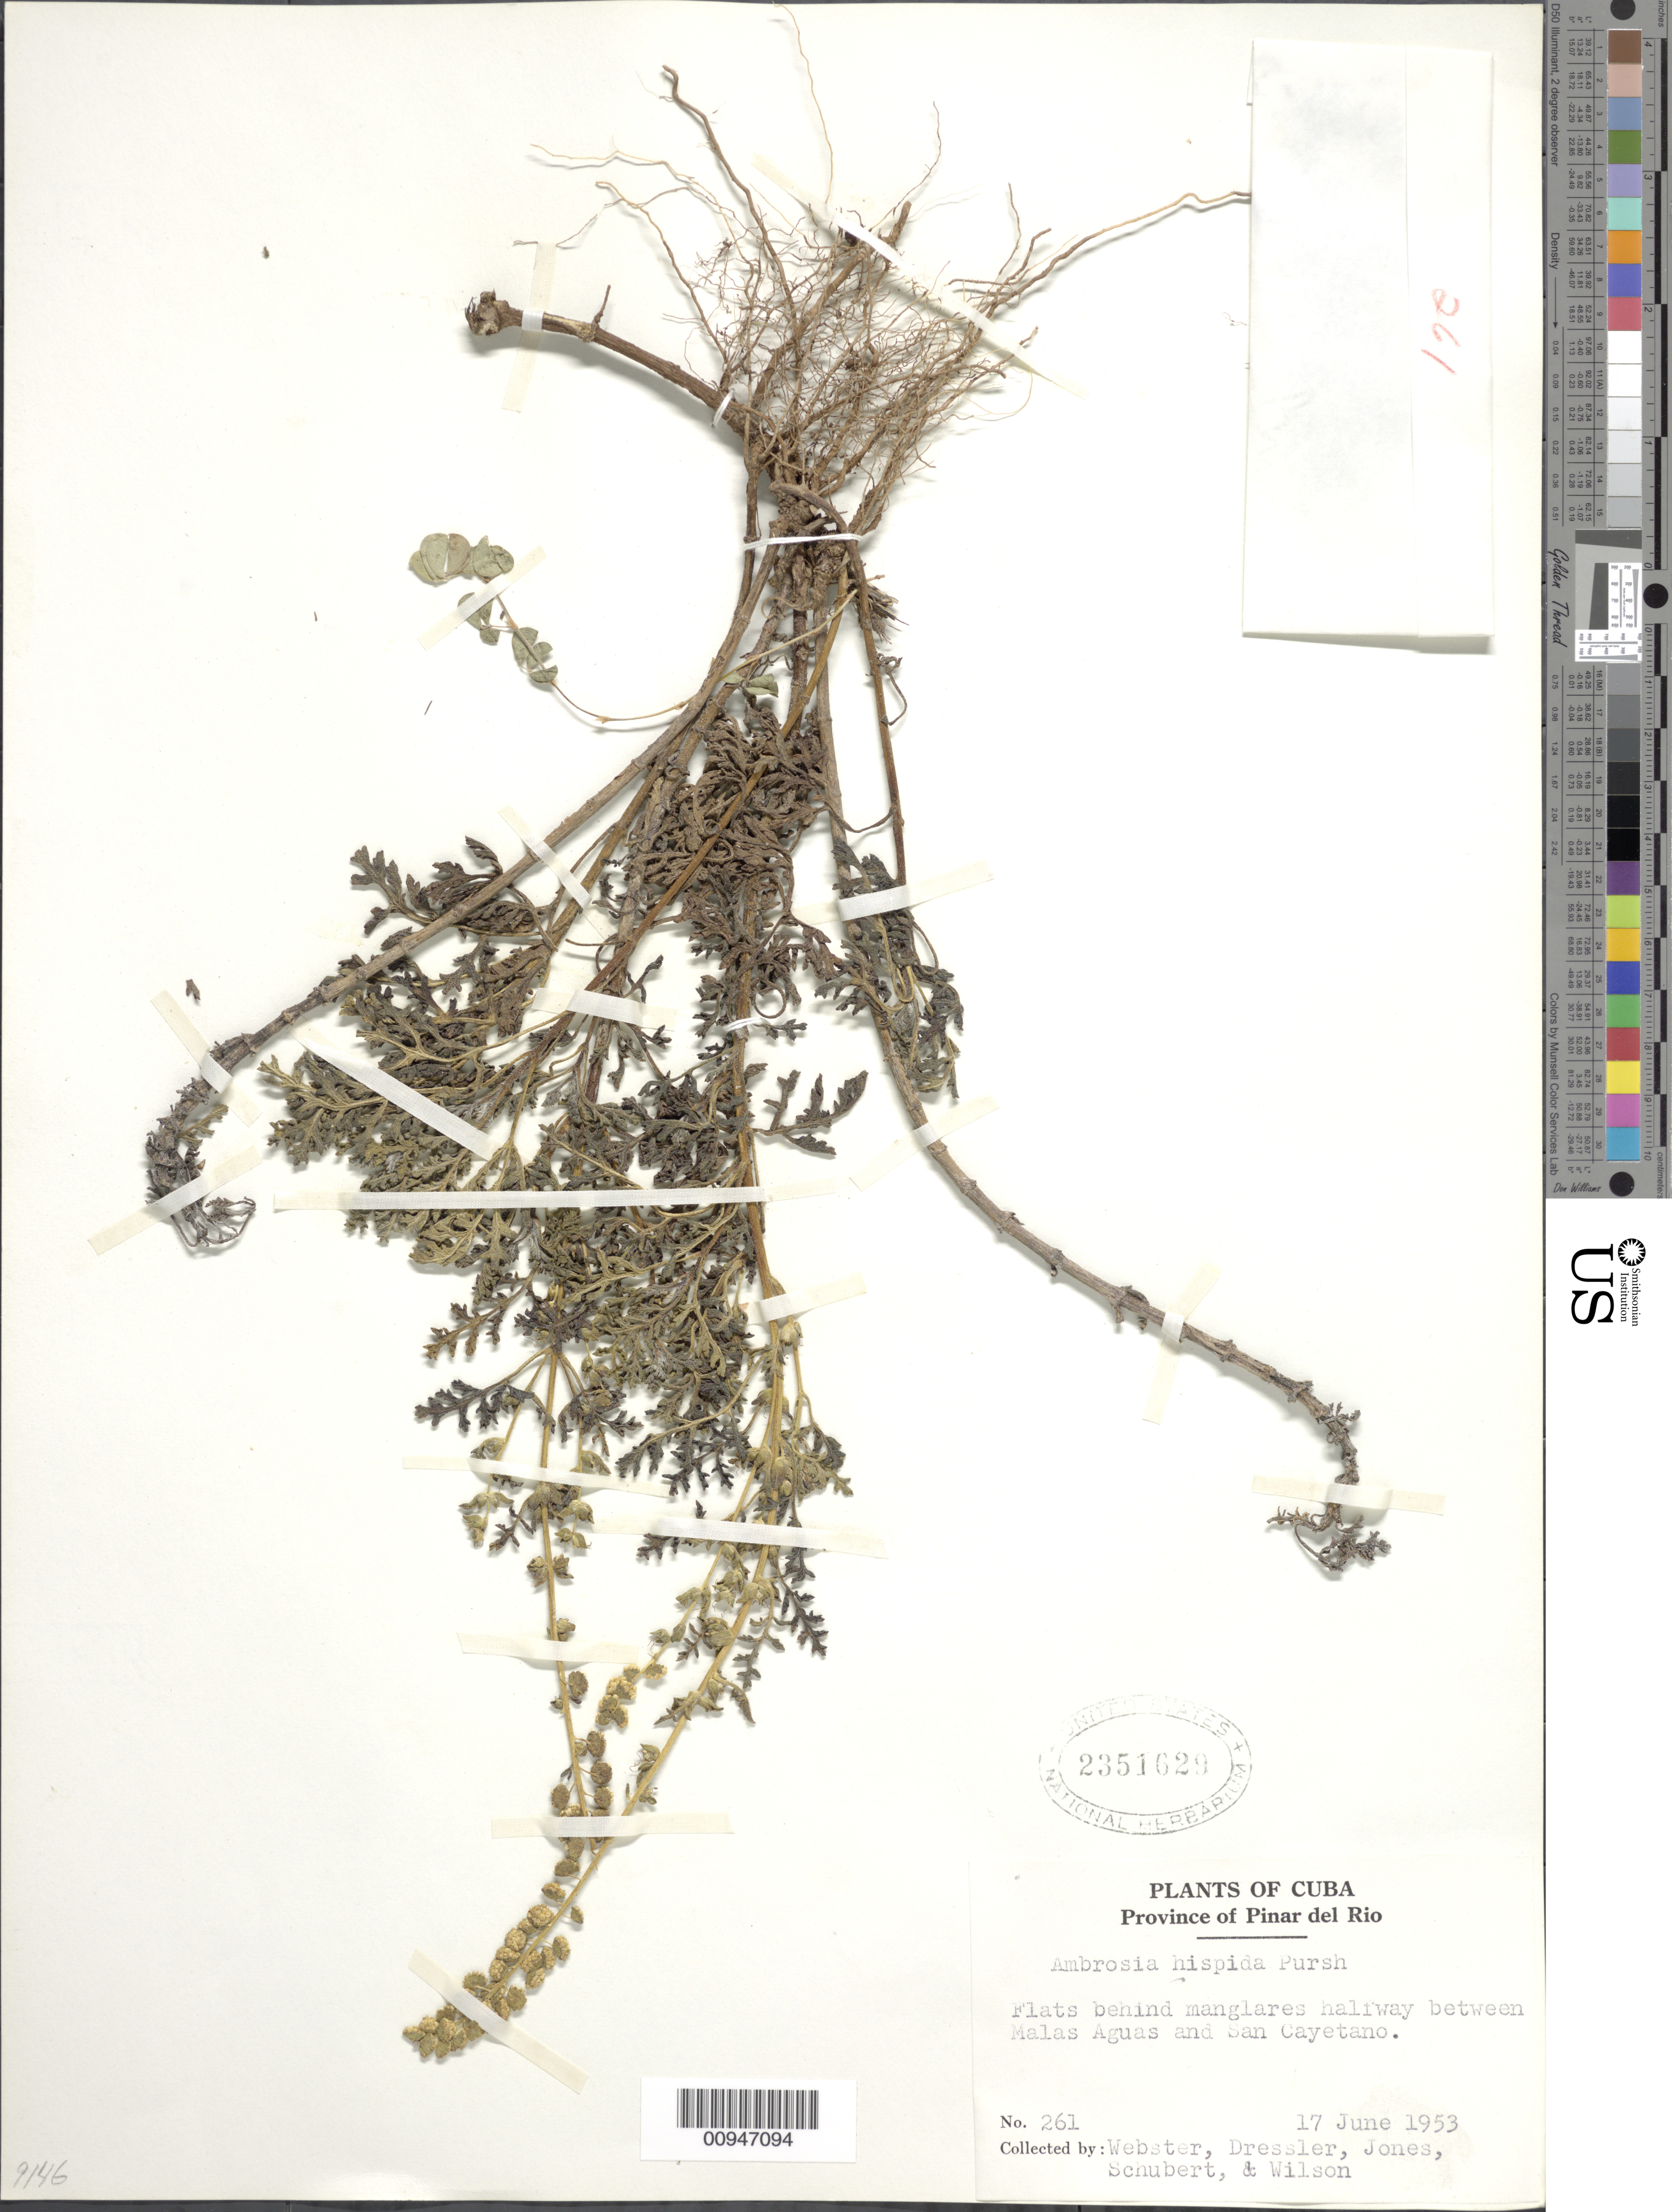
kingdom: Plantae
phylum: Tracheophyta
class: Magnoliopsida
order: Asterales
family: Asteraceae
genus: Ambrosia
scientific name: Ambrosia hispida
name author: Pursh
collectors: G. L. Webster, -- Dressler, -- Jones, -. Schubert & -- Wilson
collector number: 261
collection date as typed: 17 Jun 1953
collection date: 1953-06-17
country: Cuba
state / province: Pinar del Rio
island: Cuba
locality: halfway between Malas Aguas and San Cayetano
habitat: Flats behind manglares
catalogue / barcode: US 2351629